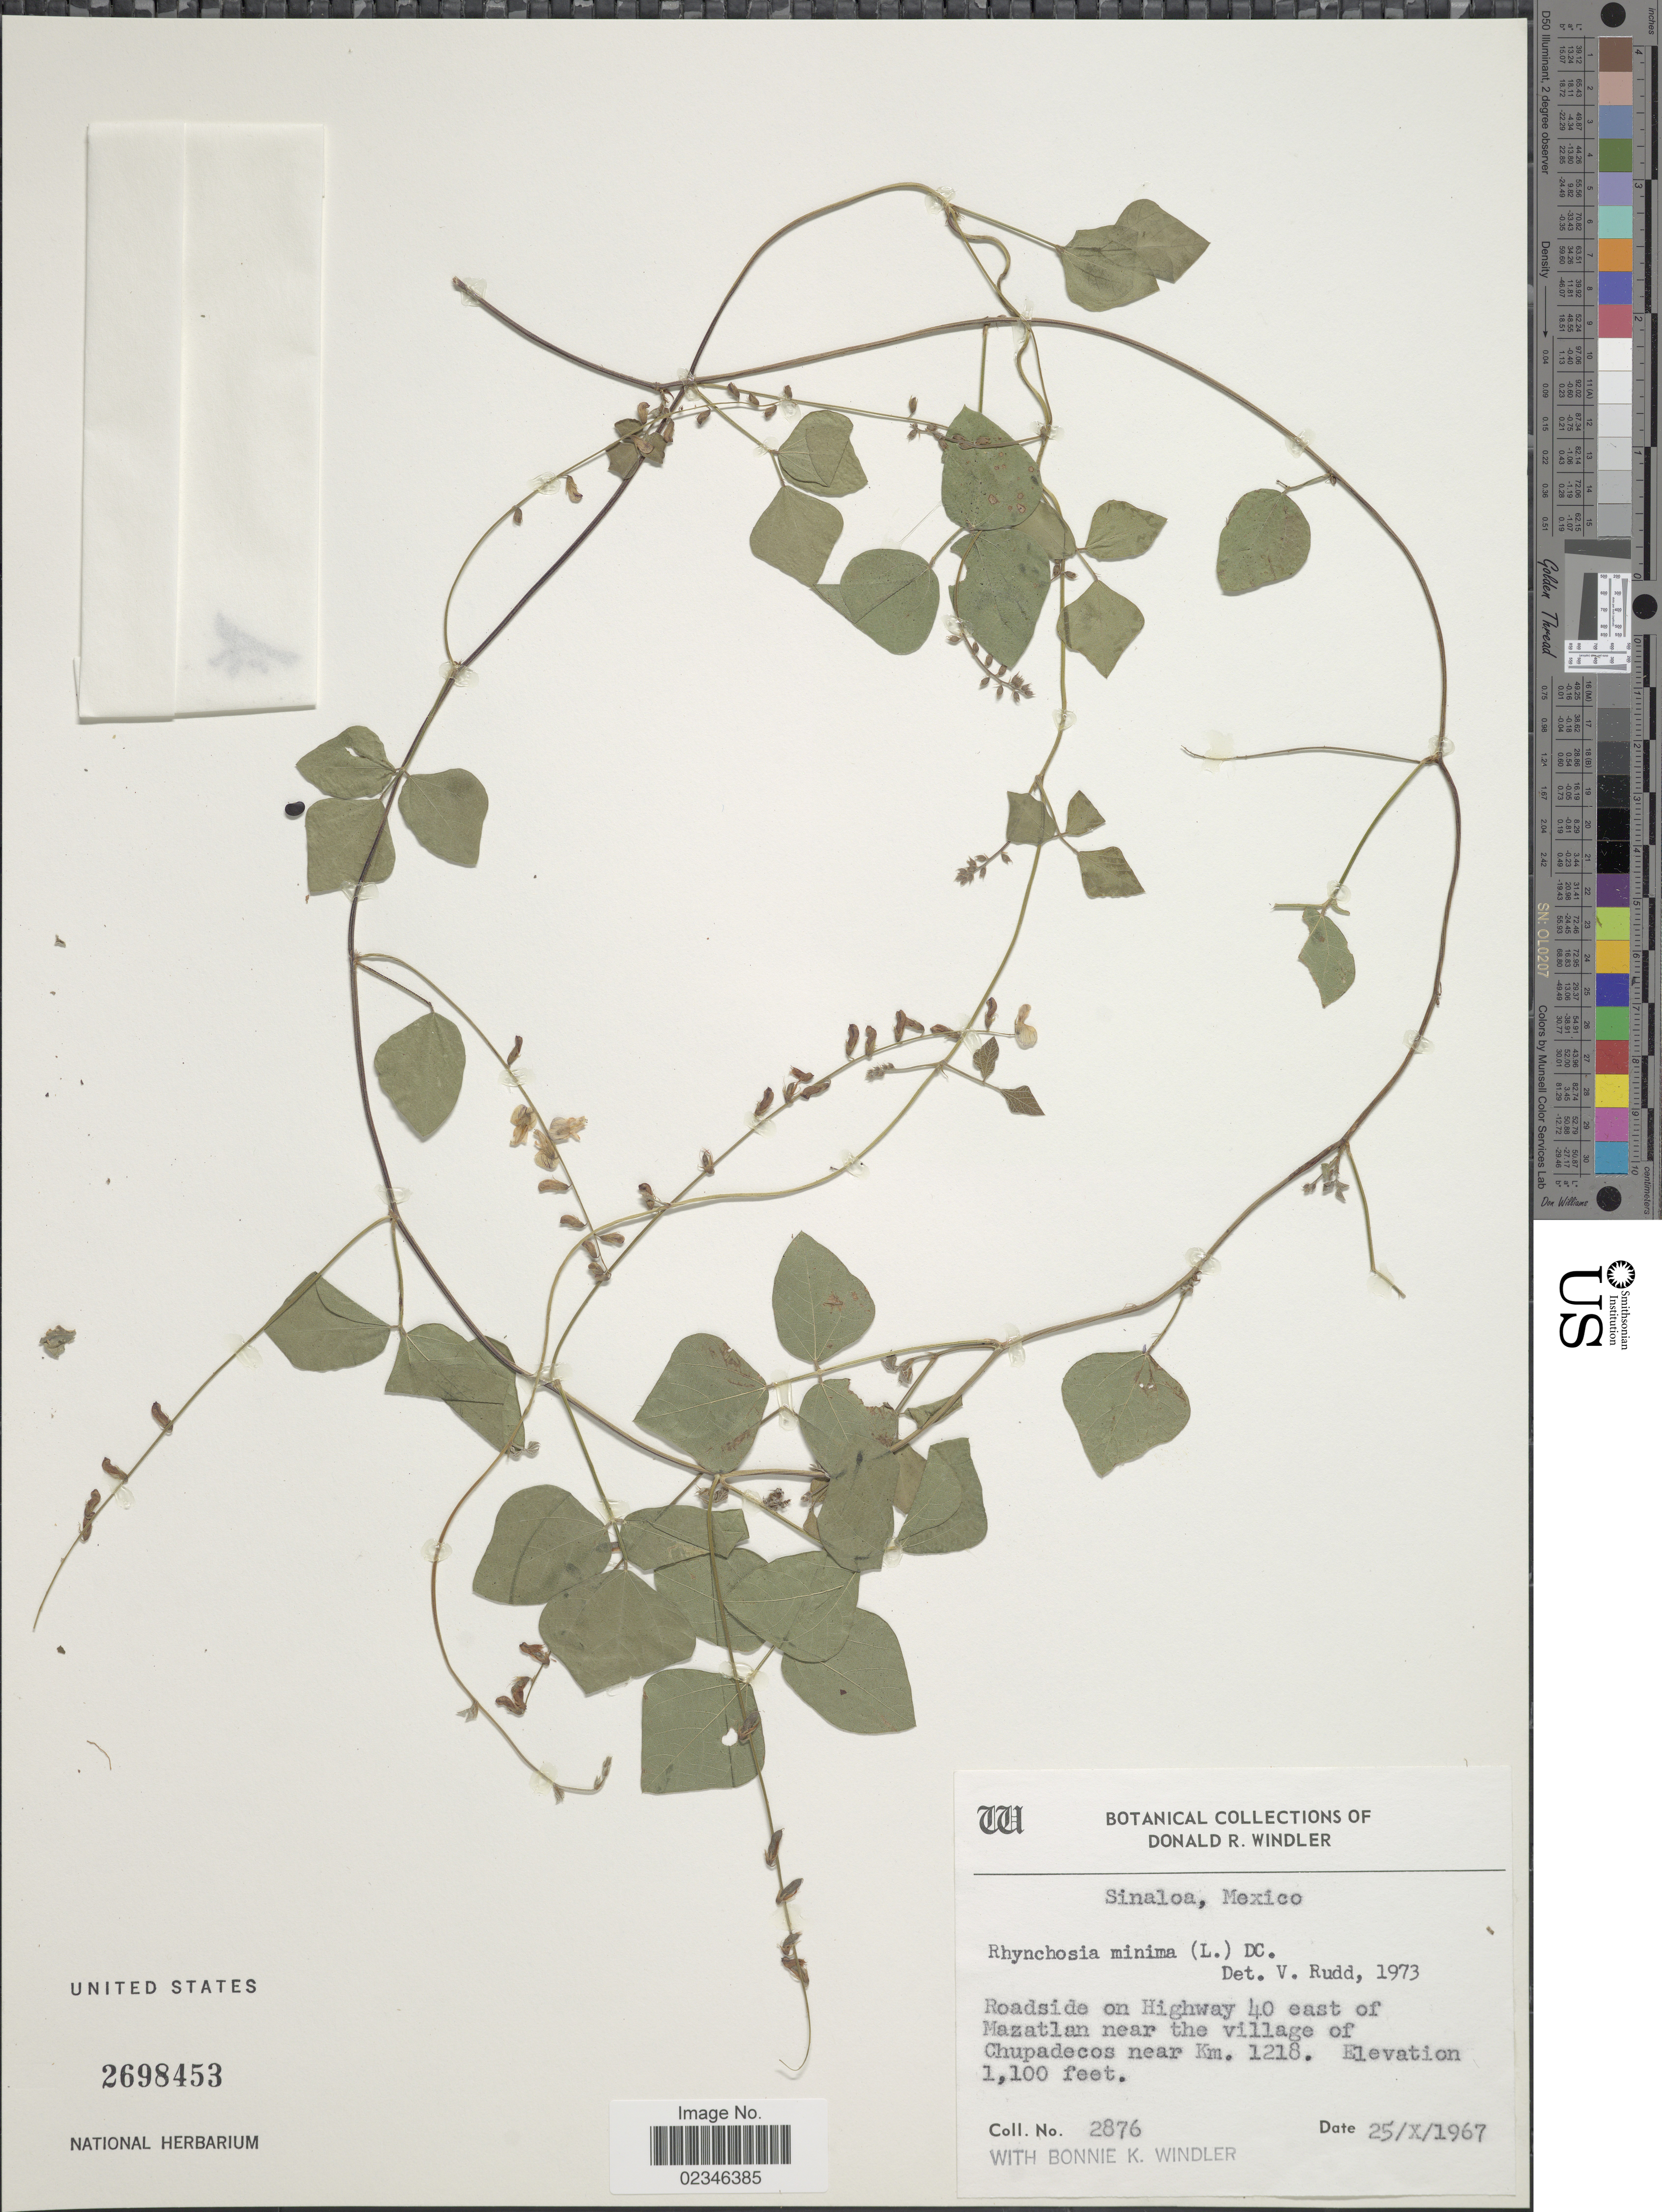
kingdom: Plantae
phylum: Tracheophyta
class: Magnoliopsida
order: Fabales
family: Fabaceae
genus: Rhynchosia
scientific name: Rhynchosia minima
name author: (L.) DC.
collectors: Windler, B. K.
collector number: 2876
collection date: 1967-10-25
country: Mexico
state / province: Sinaloa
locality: Roadside on Highway 40 east of Mazatlan near the village of Chupadecos near Km. 1218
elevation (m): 335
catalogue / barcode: US 2698453